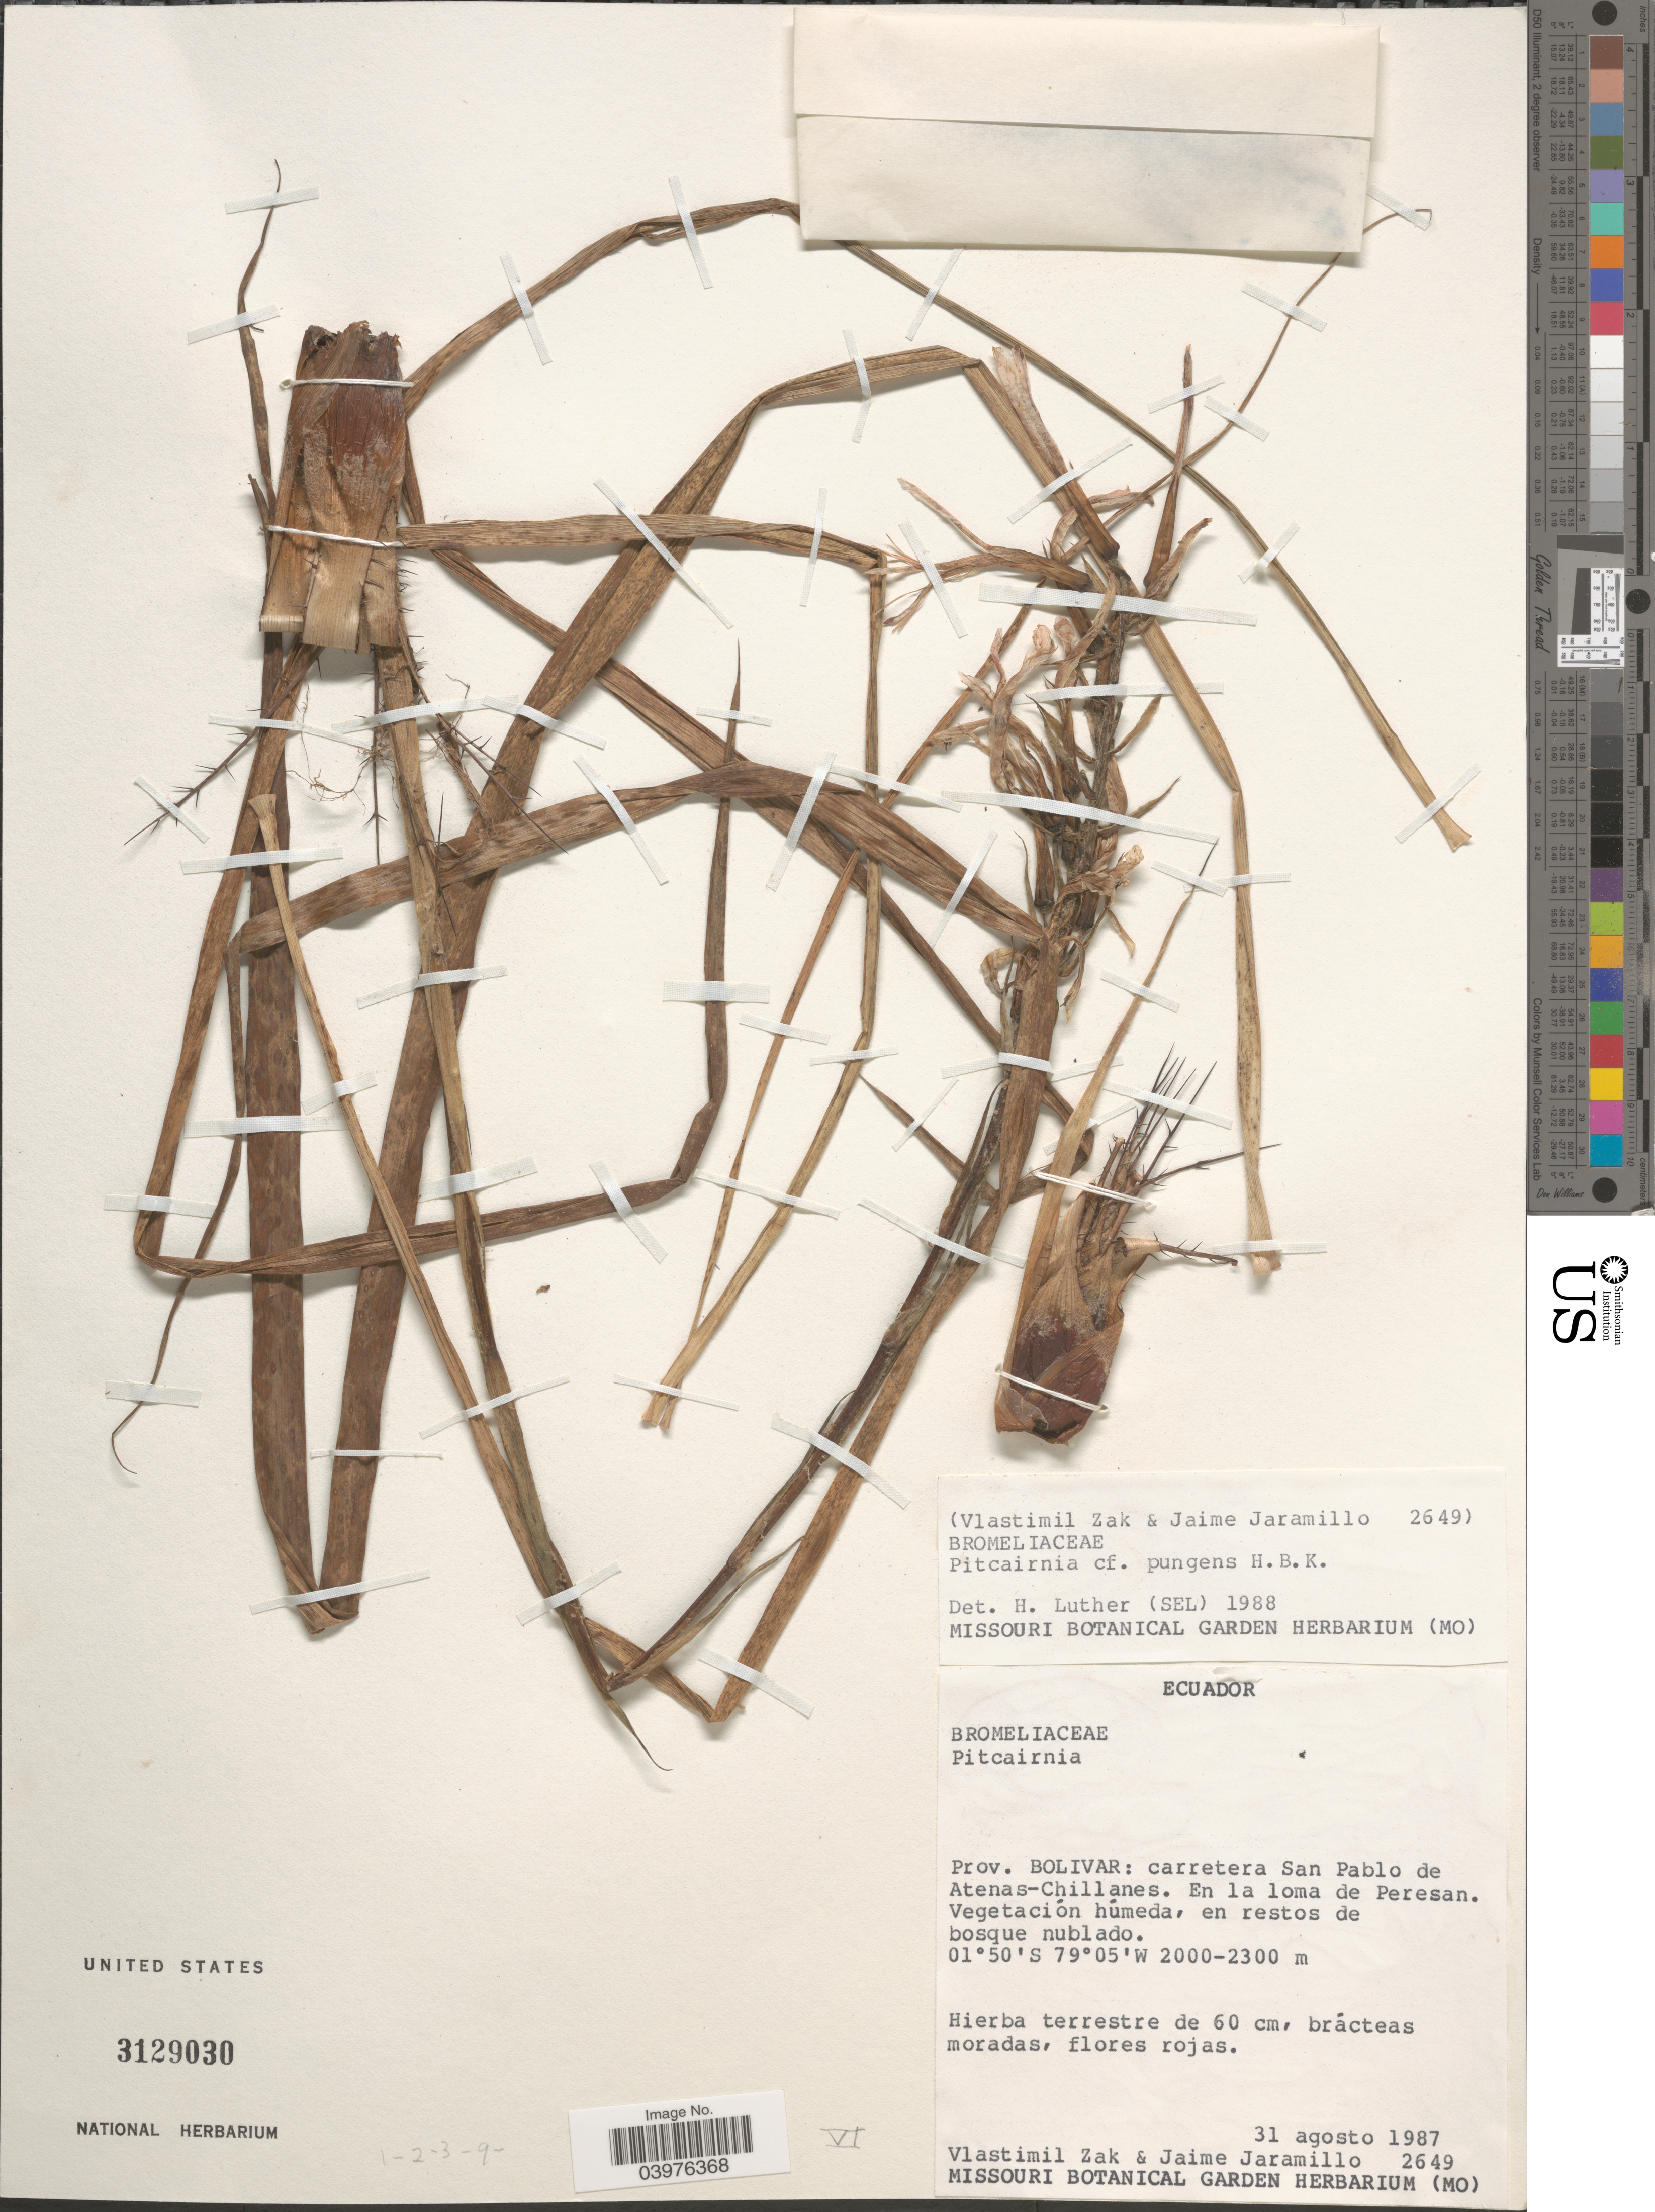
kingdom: Plantae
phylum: Tracheophyta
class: Liliopsida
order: Poales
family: Bromeliaceae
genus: Pitcairnia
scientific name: Pitcairnia pungens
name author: Kunth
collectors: V. Zak & J. Jaramillo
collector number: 2649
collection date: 1987-08-31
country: Ecuador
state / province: Bolívar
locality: Carretera San Pablo de Atenas-Chillanes. En la loma de Peresan.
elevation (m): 2000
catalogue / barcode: US 3129030